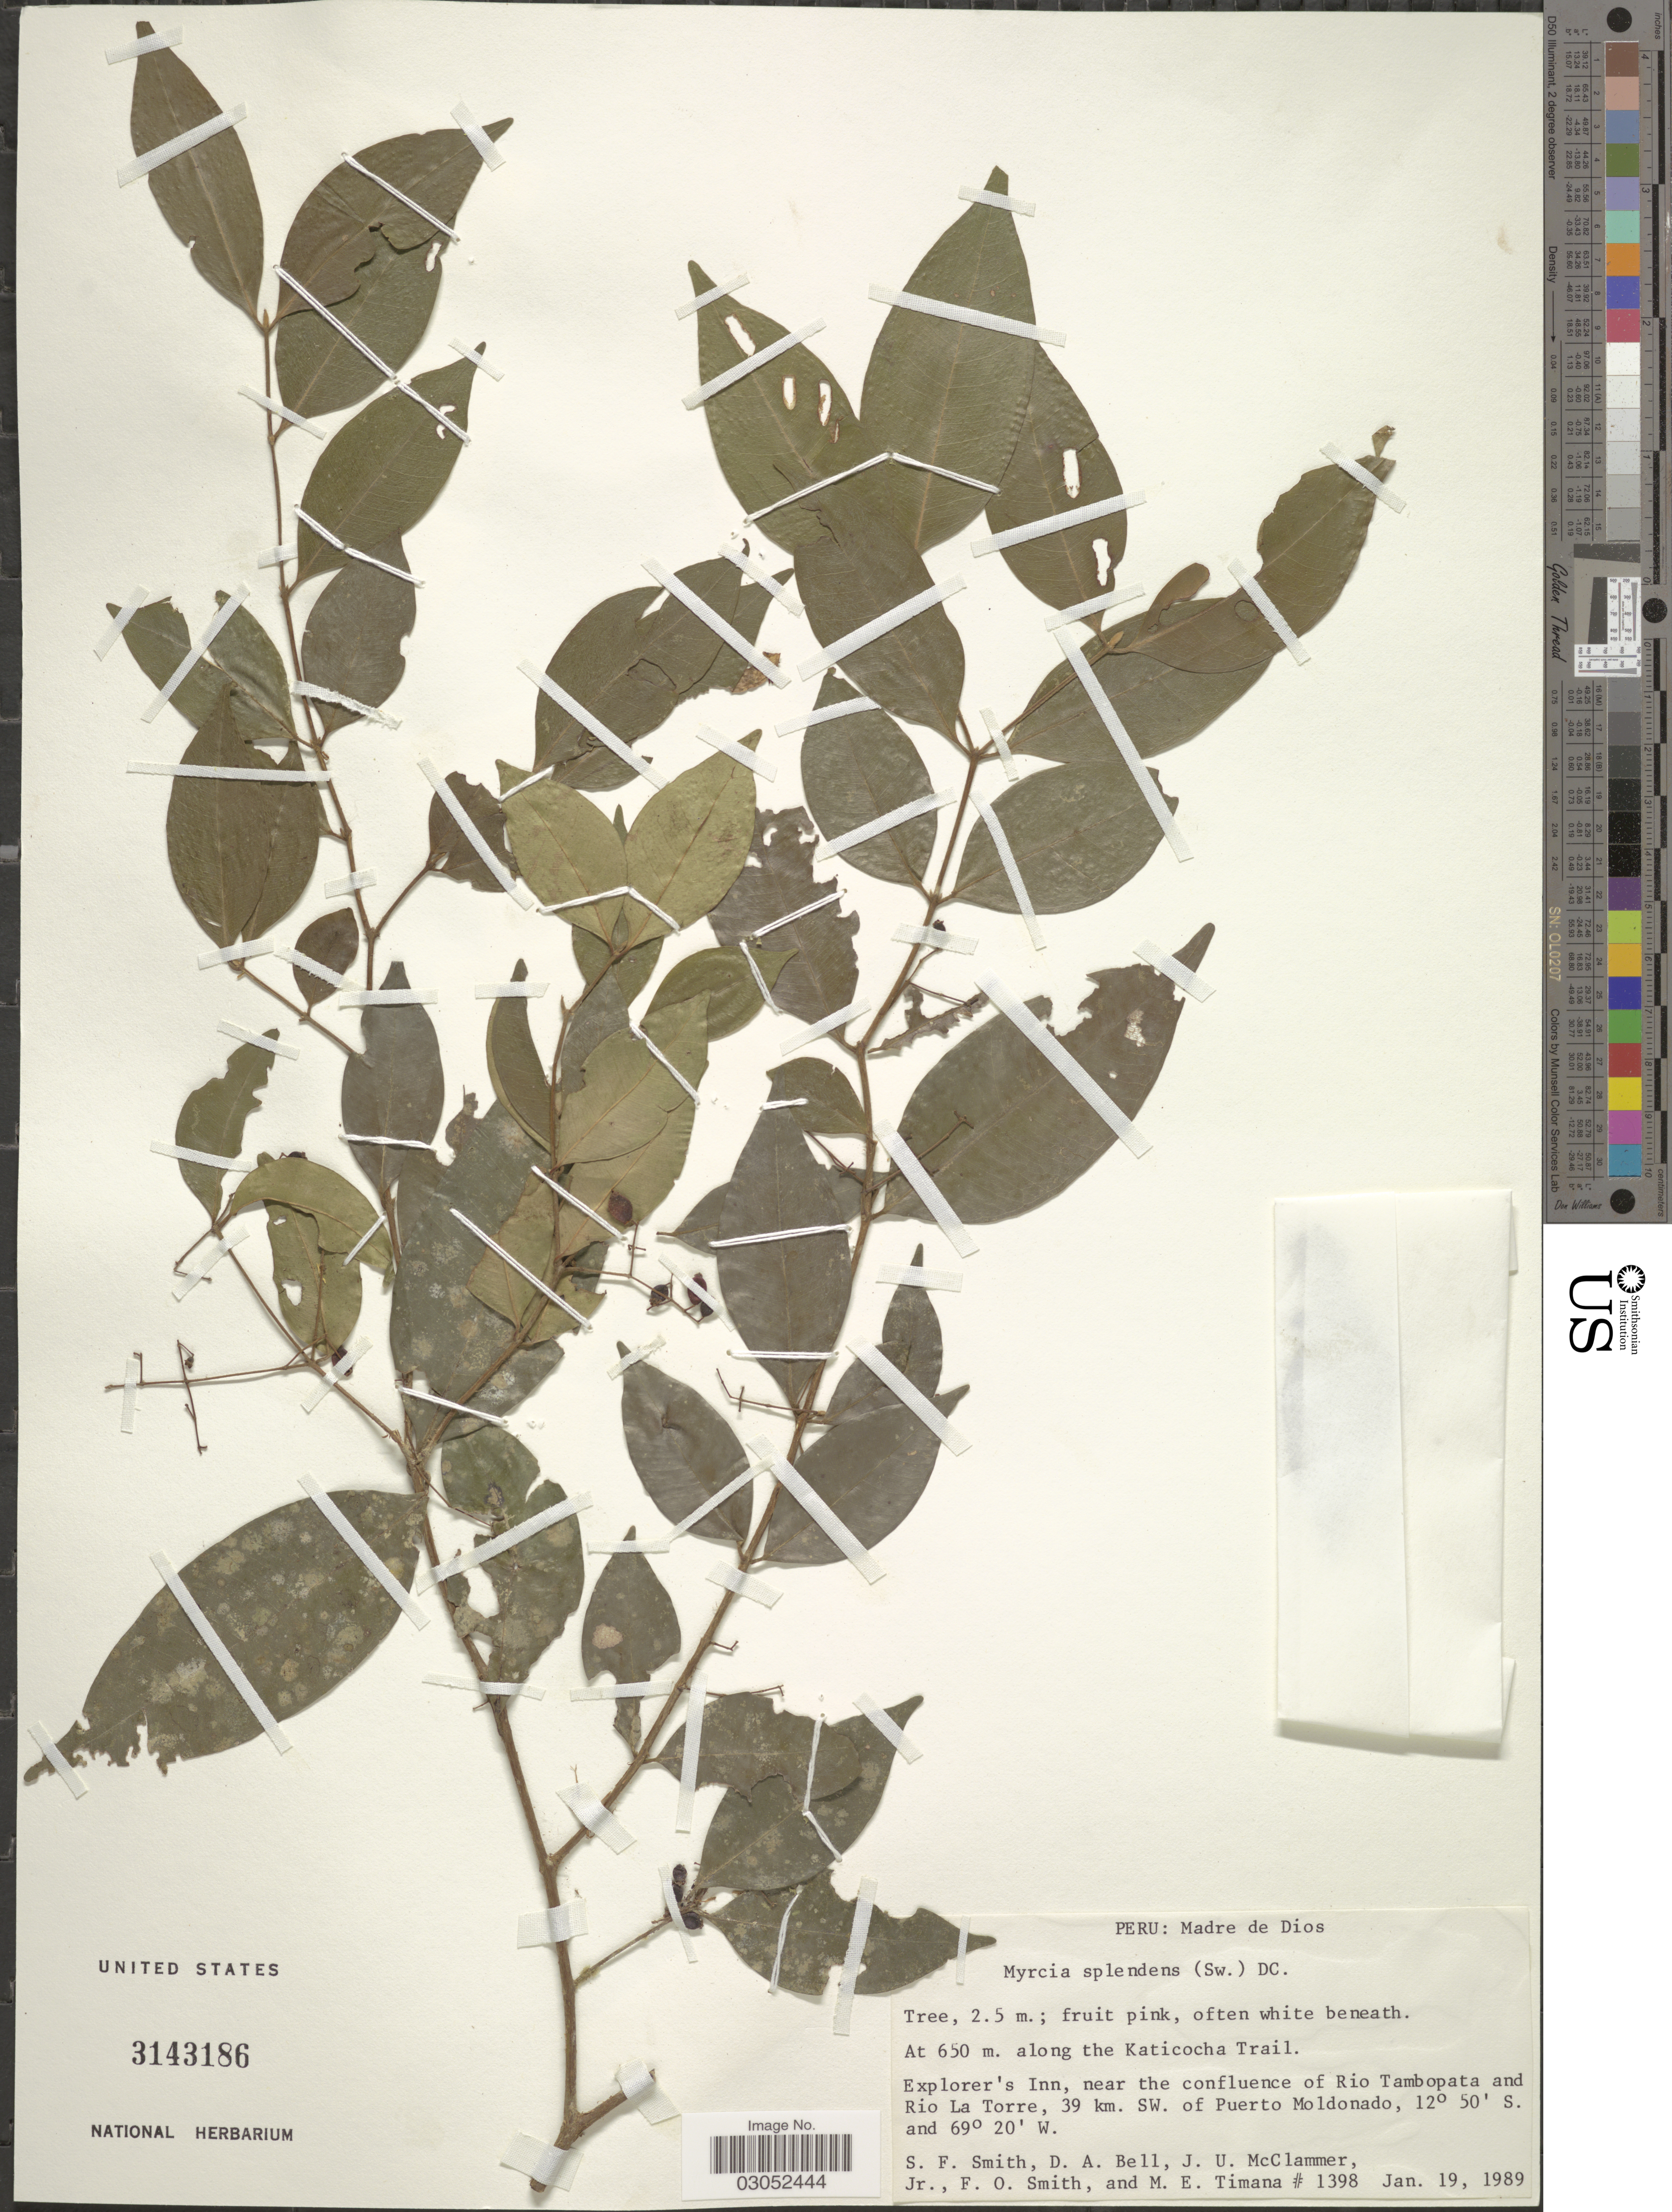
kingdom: Plantae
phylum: Tracheophyta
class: Magnoliopsida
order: Myrtales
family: Myrtaceae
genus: Myrcia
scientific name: Myrcia splendens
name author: (Sw.) DC.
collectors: S.F. Smith, D. A. Bell, J. McClammer Jr. & F. Smith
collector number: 1398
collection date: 1989-01-19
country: Peru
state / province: Madre de Dios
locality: Along the Katicocha Trail. Explorer's Inn, near the confluence of Rio Tambopata and Rio La Torre, 39 km. SW. of Puerto Moldonado.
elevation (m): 650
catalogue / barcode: US 3143186